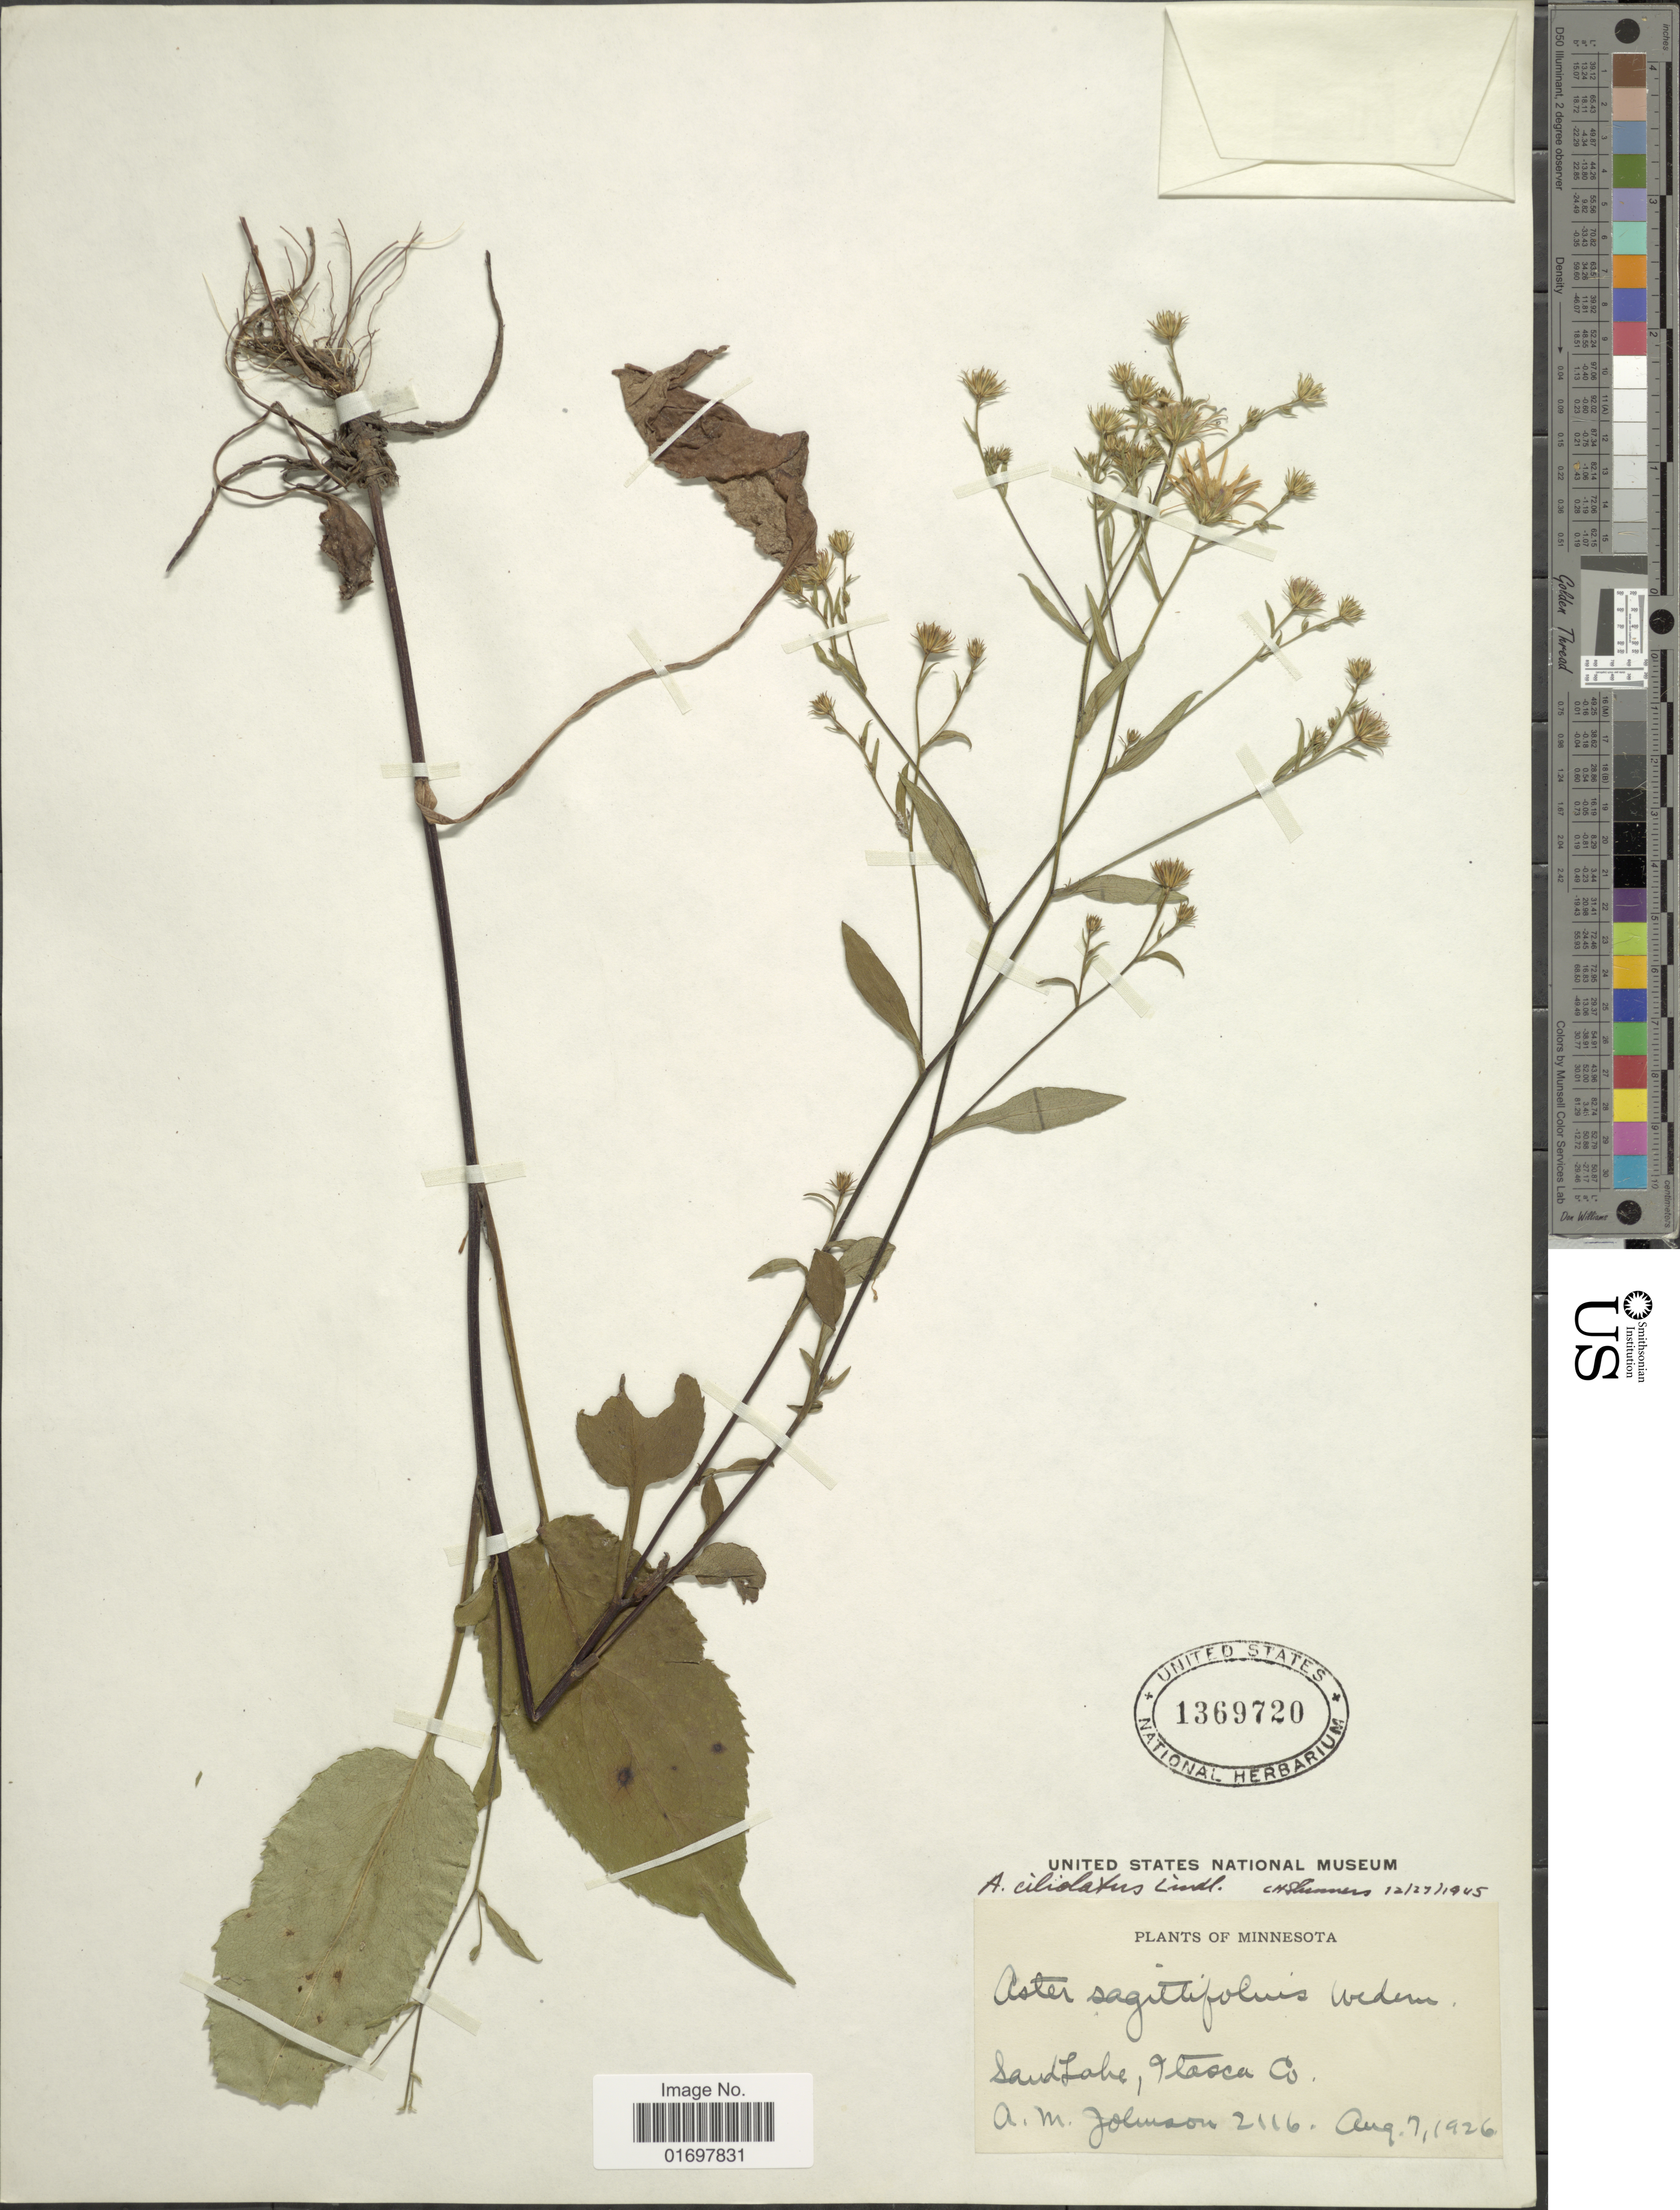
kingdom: Plantae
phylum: Tracheophyta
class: Magnoliopsida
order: Asterales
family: Asteraceae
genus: Symphyotrichum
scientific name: Symphyotrichum ciliolatum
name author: (Lindl.) Á. Löve & D. Löve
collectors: A. M. Johnson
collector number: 2116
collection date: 1926-08-07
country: United States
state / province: Minnesota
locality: Sand Lake, Itasca Co.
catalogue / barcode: US 1369720